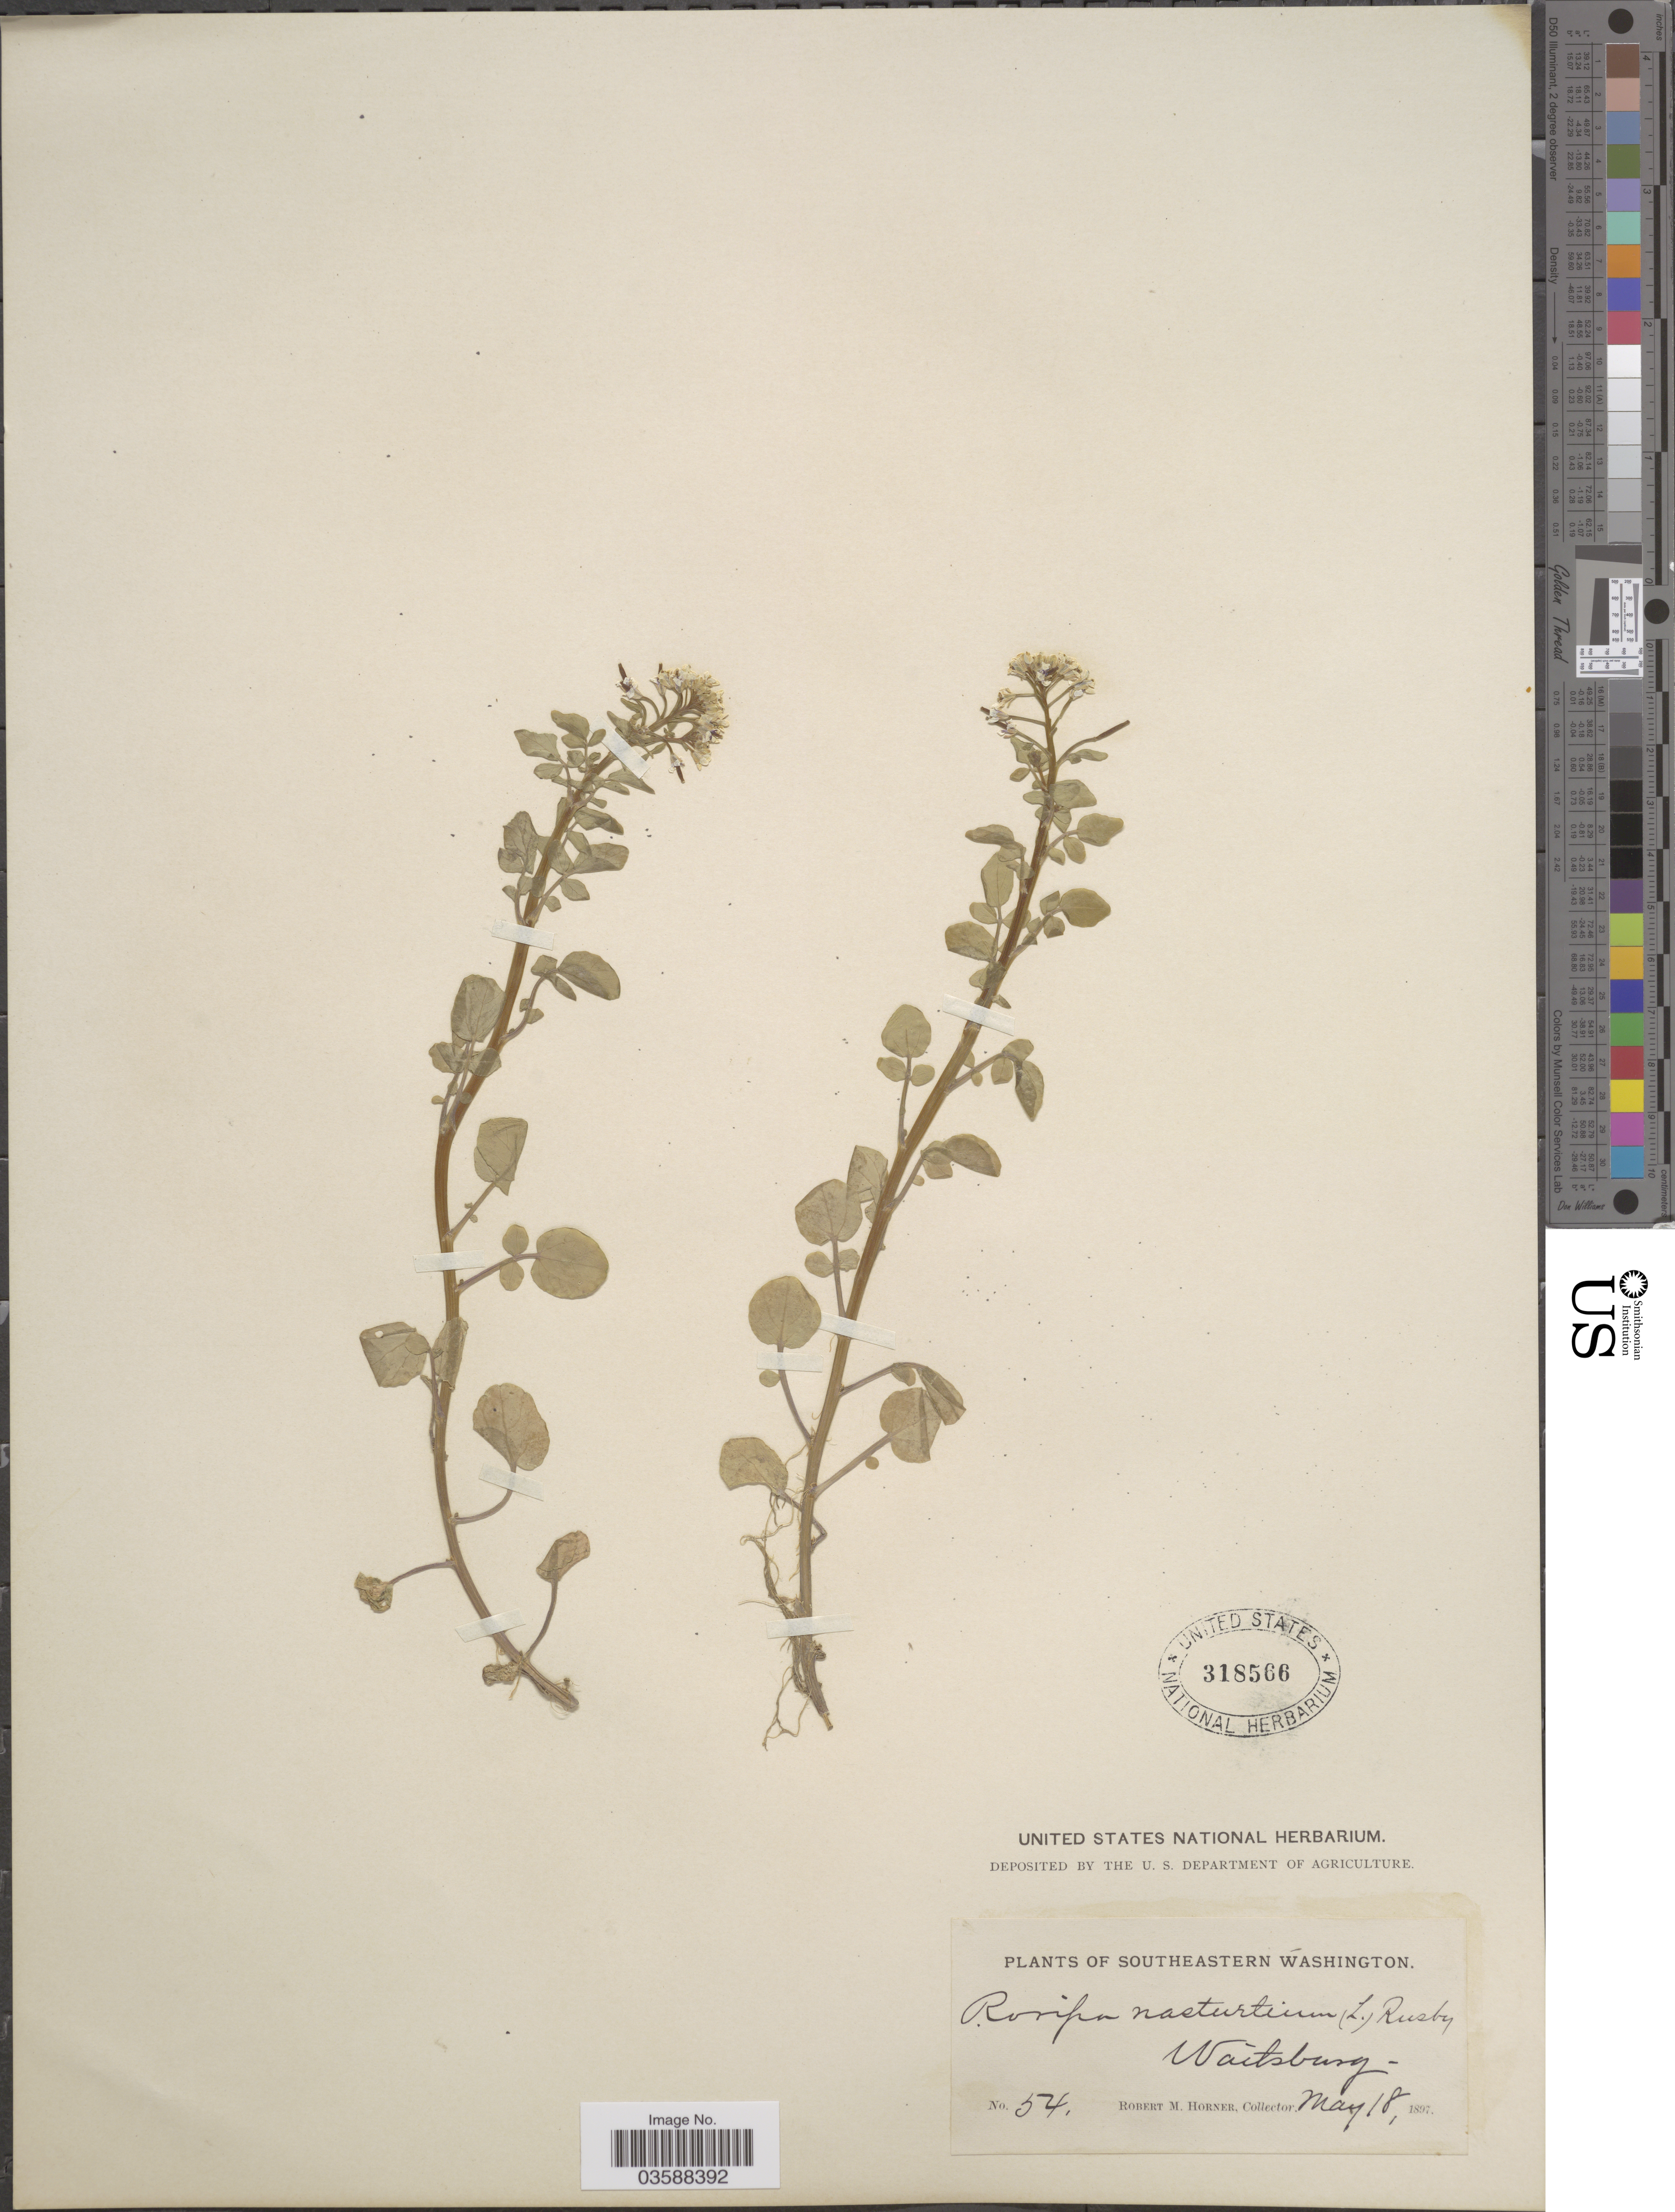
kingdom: Plantae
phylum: Tracheophyta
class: Magnoliopsida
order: Brassicales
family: Brassicaceae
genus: Nasturtium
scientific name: Nasturtium officinale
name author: R. Br.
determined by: Strong, M. T., (US), Smithsonian Institution - National Museum of Natural History (UNITED STATES)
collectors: R. Horner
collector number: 54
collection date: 1897-05-18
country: United States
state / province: Washington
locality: Southeastern Washington, Waitsburg.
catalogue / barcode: US 318566